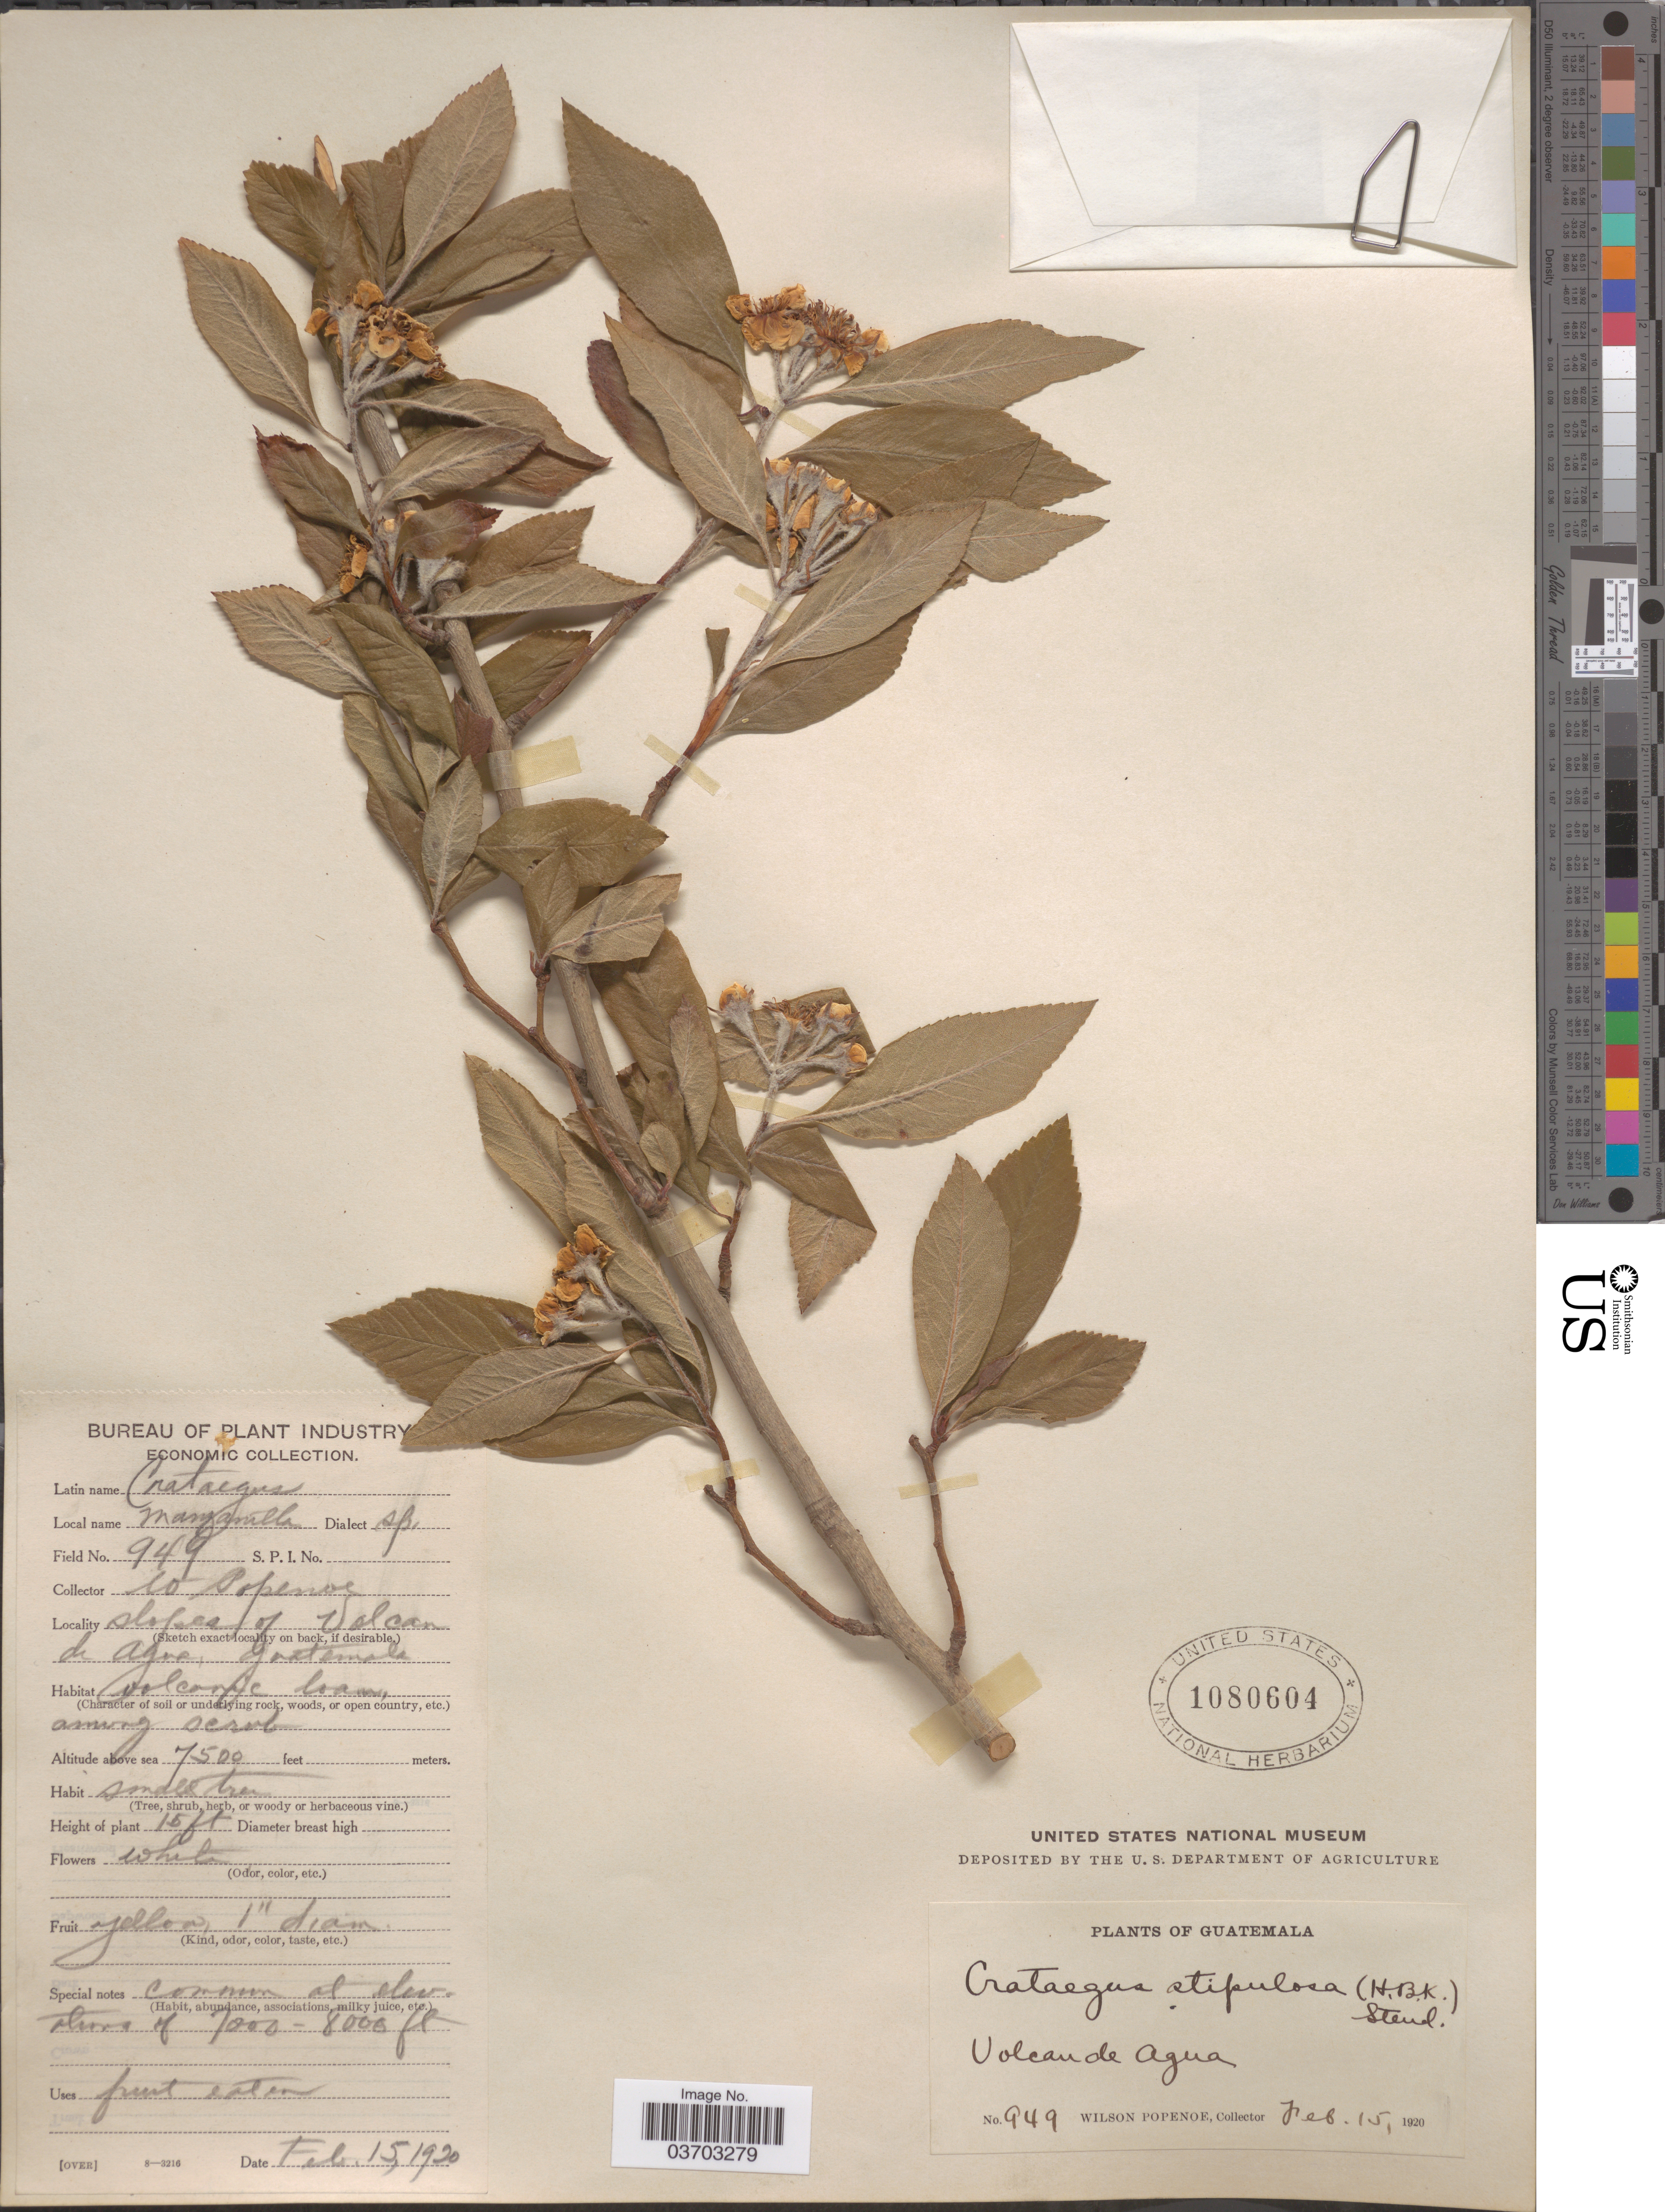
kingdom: Plantae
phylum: Tracheophyta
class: Magnoliopsida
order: Rosales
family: Rosaceae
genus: Crataegus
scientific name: Crataegus pubescens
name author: (C. Presl) C. Presl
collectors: F. Popenoe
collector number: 949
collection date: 1920-02-15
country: Guatemala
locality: Slopes of Volcan de Agua.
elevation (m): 2286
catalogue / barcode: US 1080604